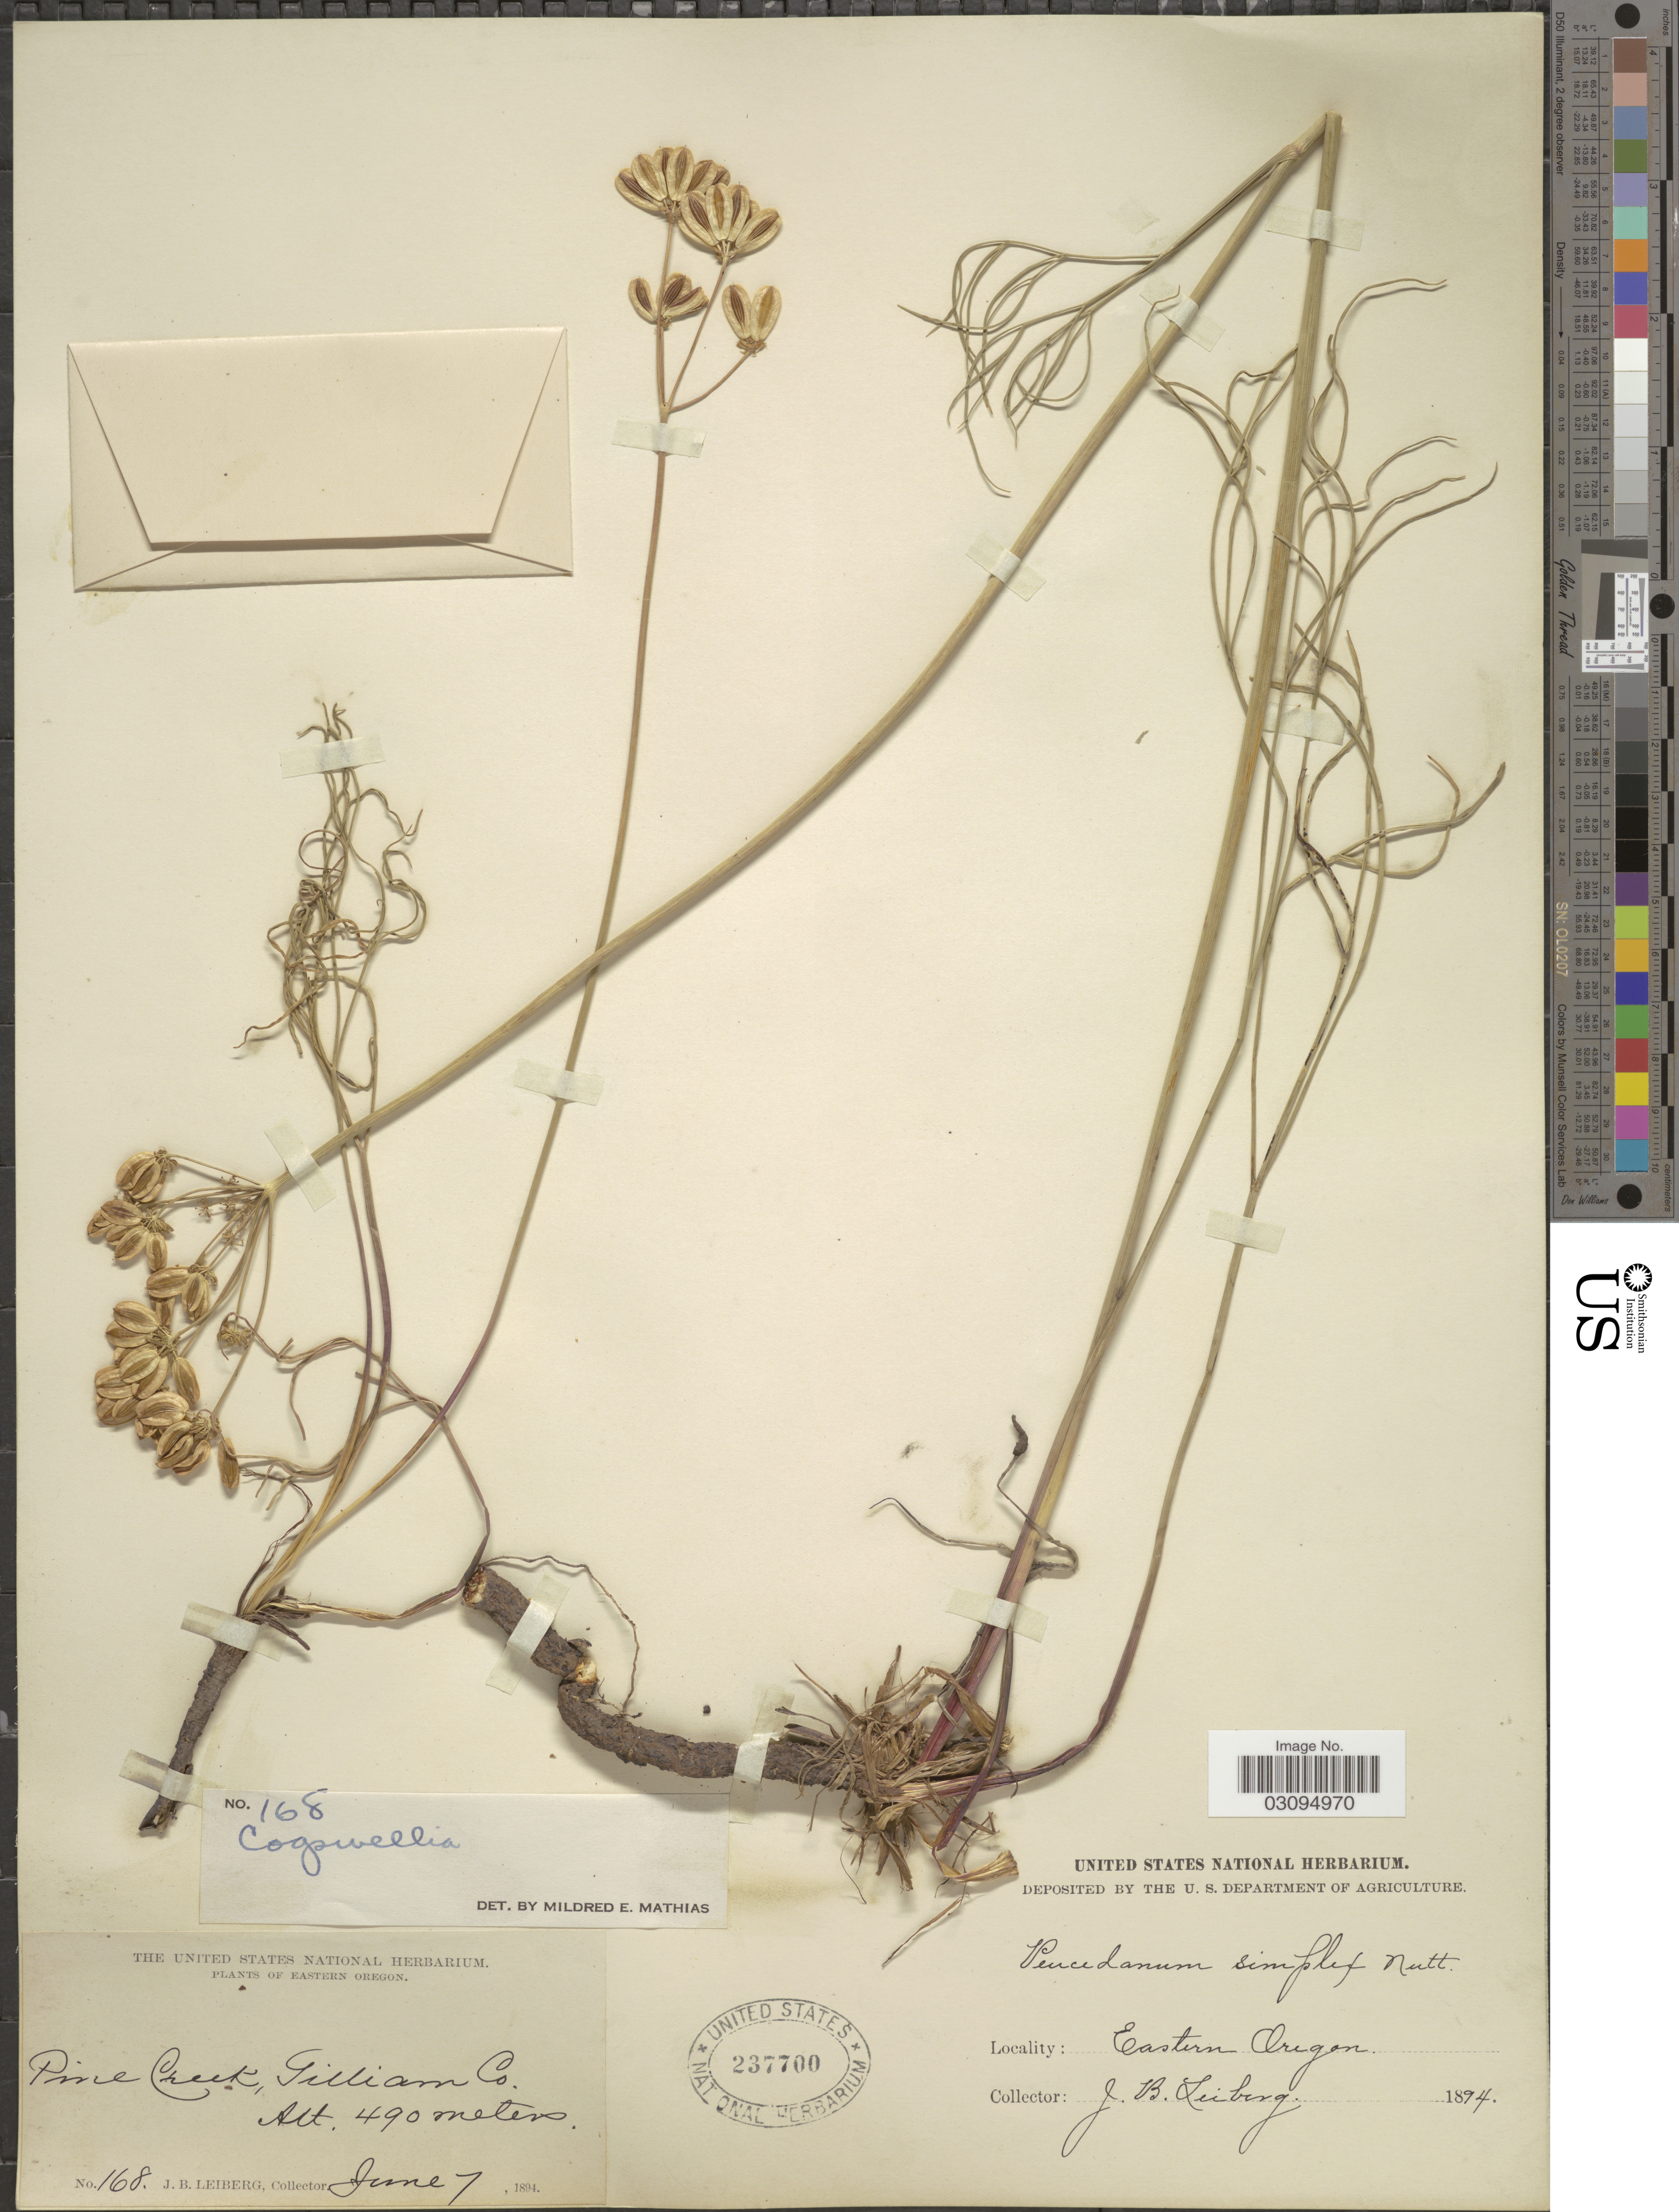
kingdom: Plantae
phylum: Tracheophyta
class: Magnoliopsida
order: Apiales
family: Apiaceae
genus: Lomatium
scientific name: Lomatium simplex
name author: (Nutt. ex S. Watson) J.F. Macbr.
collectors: J. B. Leiberg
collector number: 168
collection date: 1894-06-07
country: United States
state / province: Oregon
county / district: Gilliam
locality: Eastern Oregon, Pine Creek, Gilliam Co.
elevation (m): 490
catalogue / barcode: US 237700